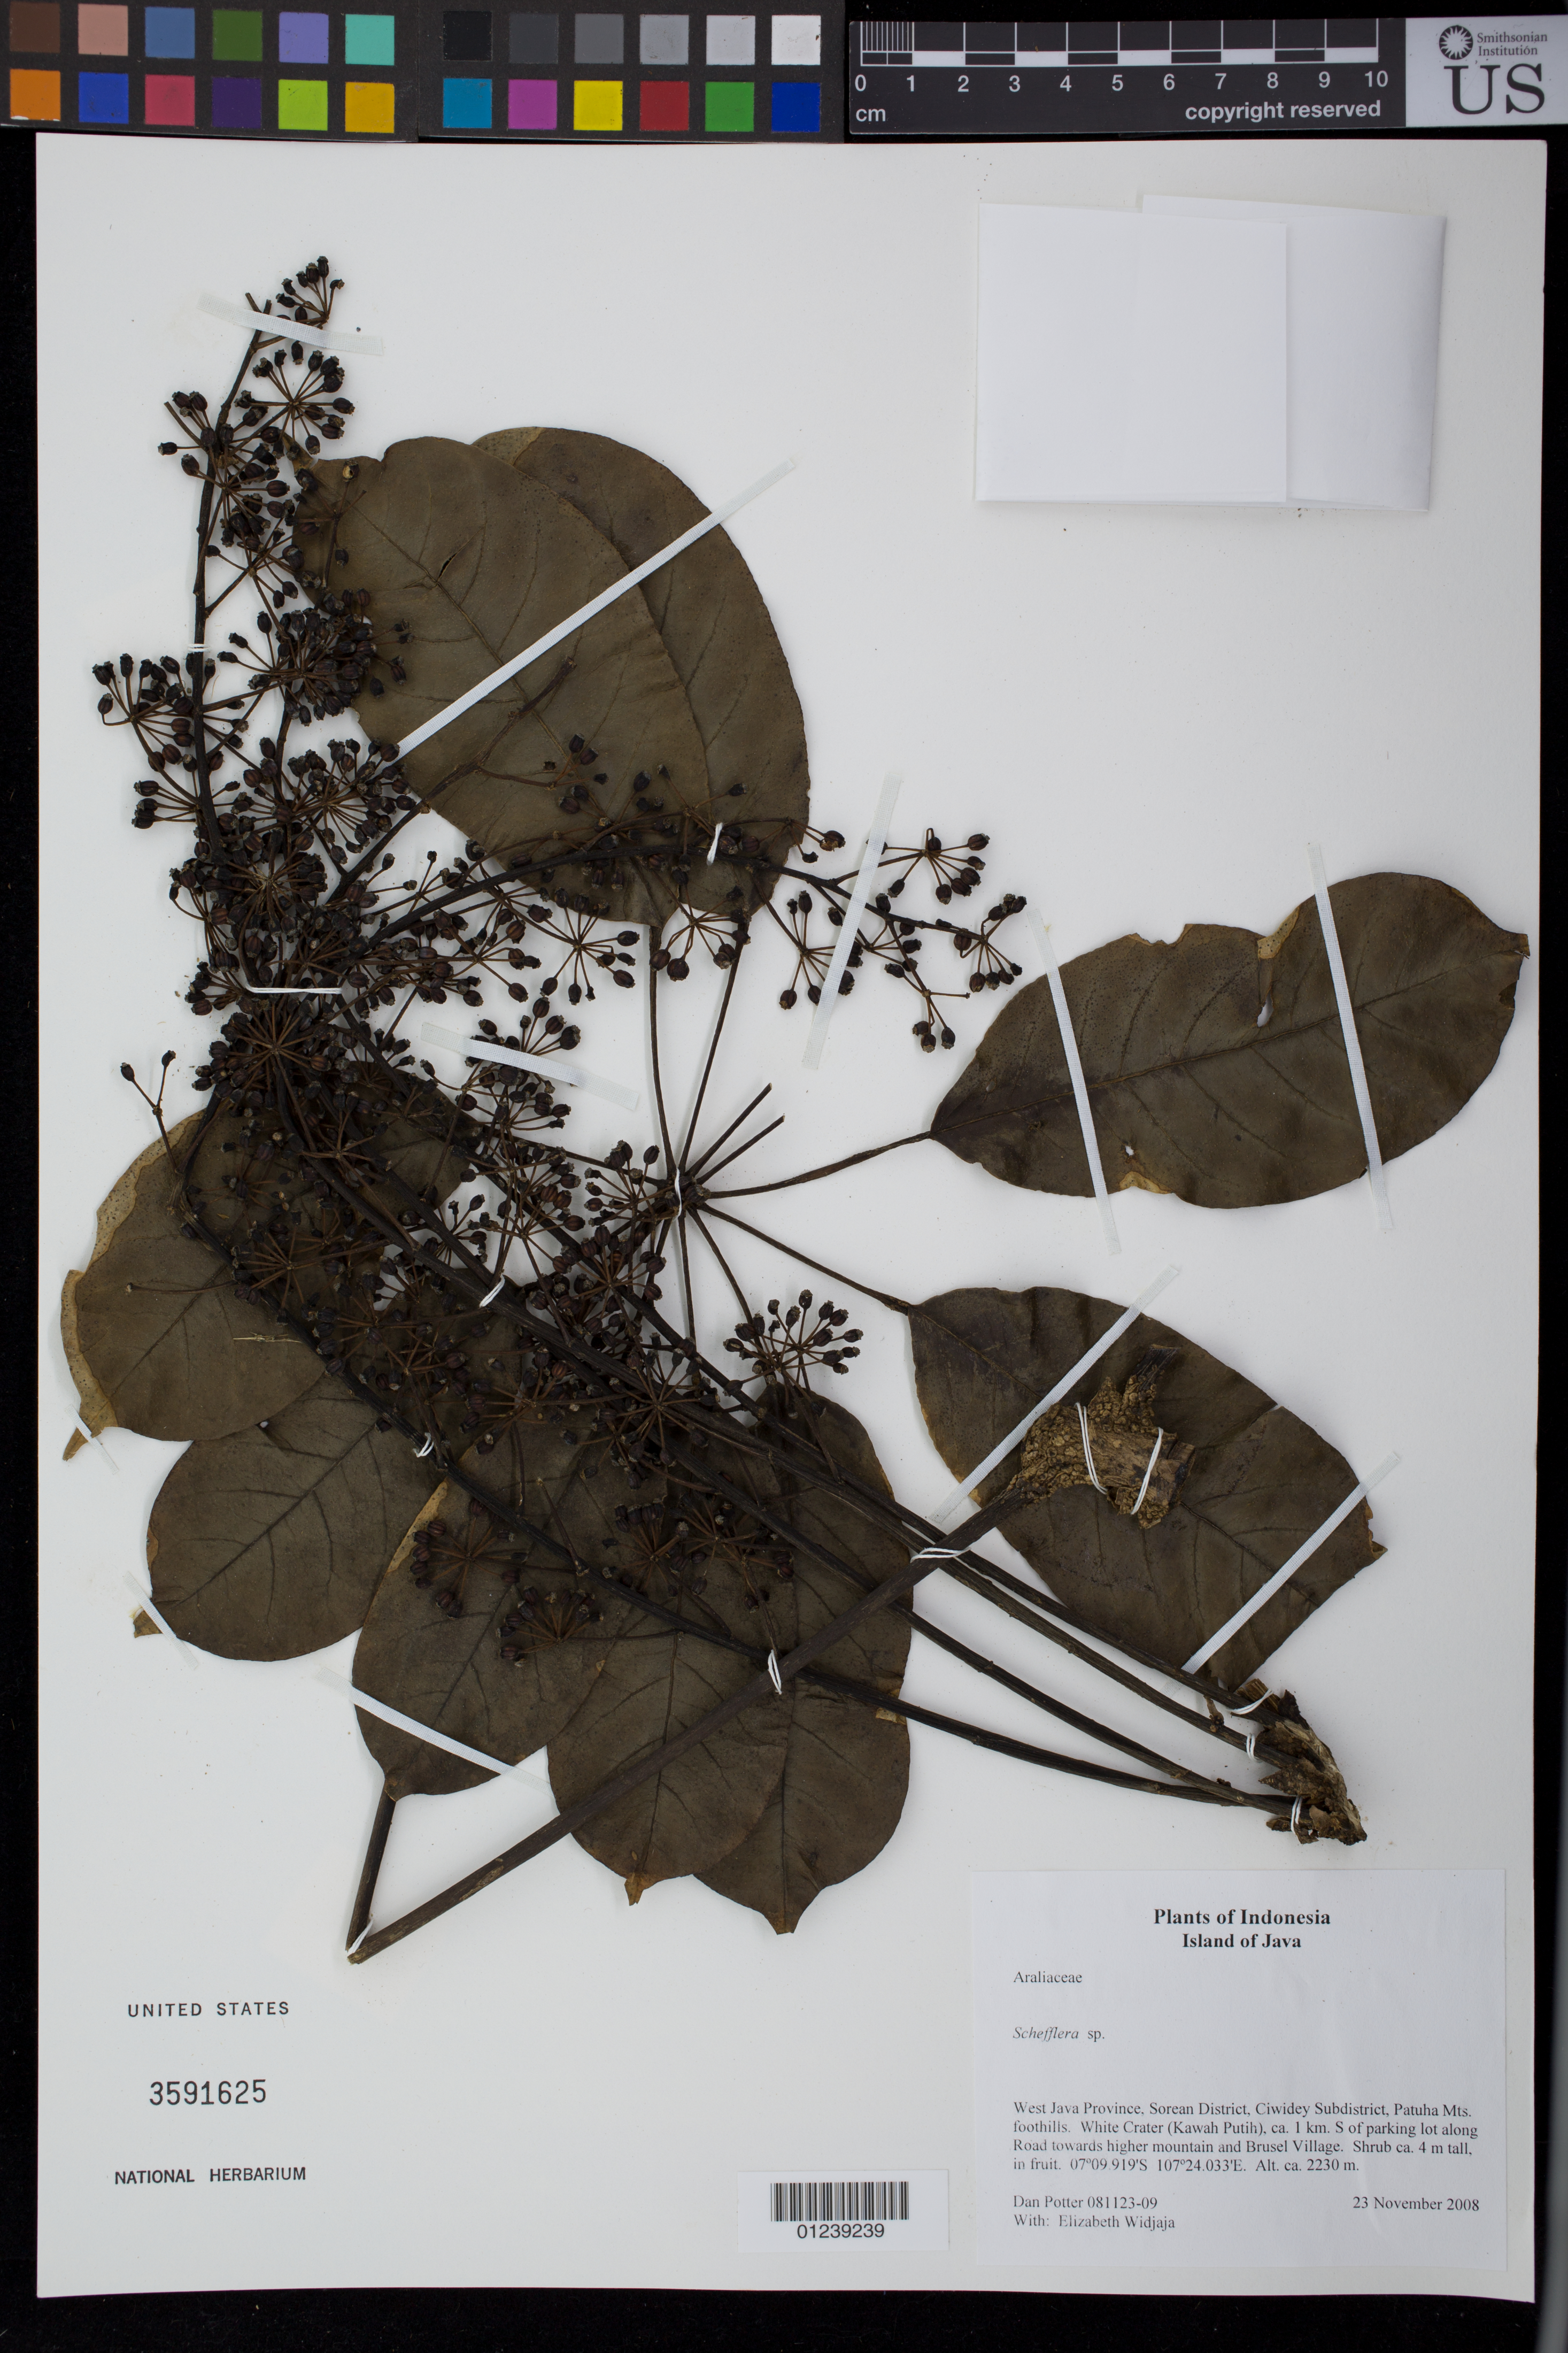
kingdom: Plantae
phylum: Tracheophyta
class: Magnoliopsida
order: Apiales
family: Araliaceae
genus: Schefflera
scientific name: Schefflera sp.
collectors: D. Potter & E. A. Widjaja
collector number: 081123-09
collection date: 2008-11-23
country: Indonesia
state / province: Sulawesi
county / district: Sulawesi Barat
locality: Island of Java. West Java Province, Sorean District, Ciwidey Subdistrict, Patuha Mts. foothills. White Crater (Kawah Putih), ca. 1 km. S of parking lot along road towards higher mountain and Brusel Village.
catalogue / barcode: US 3591625